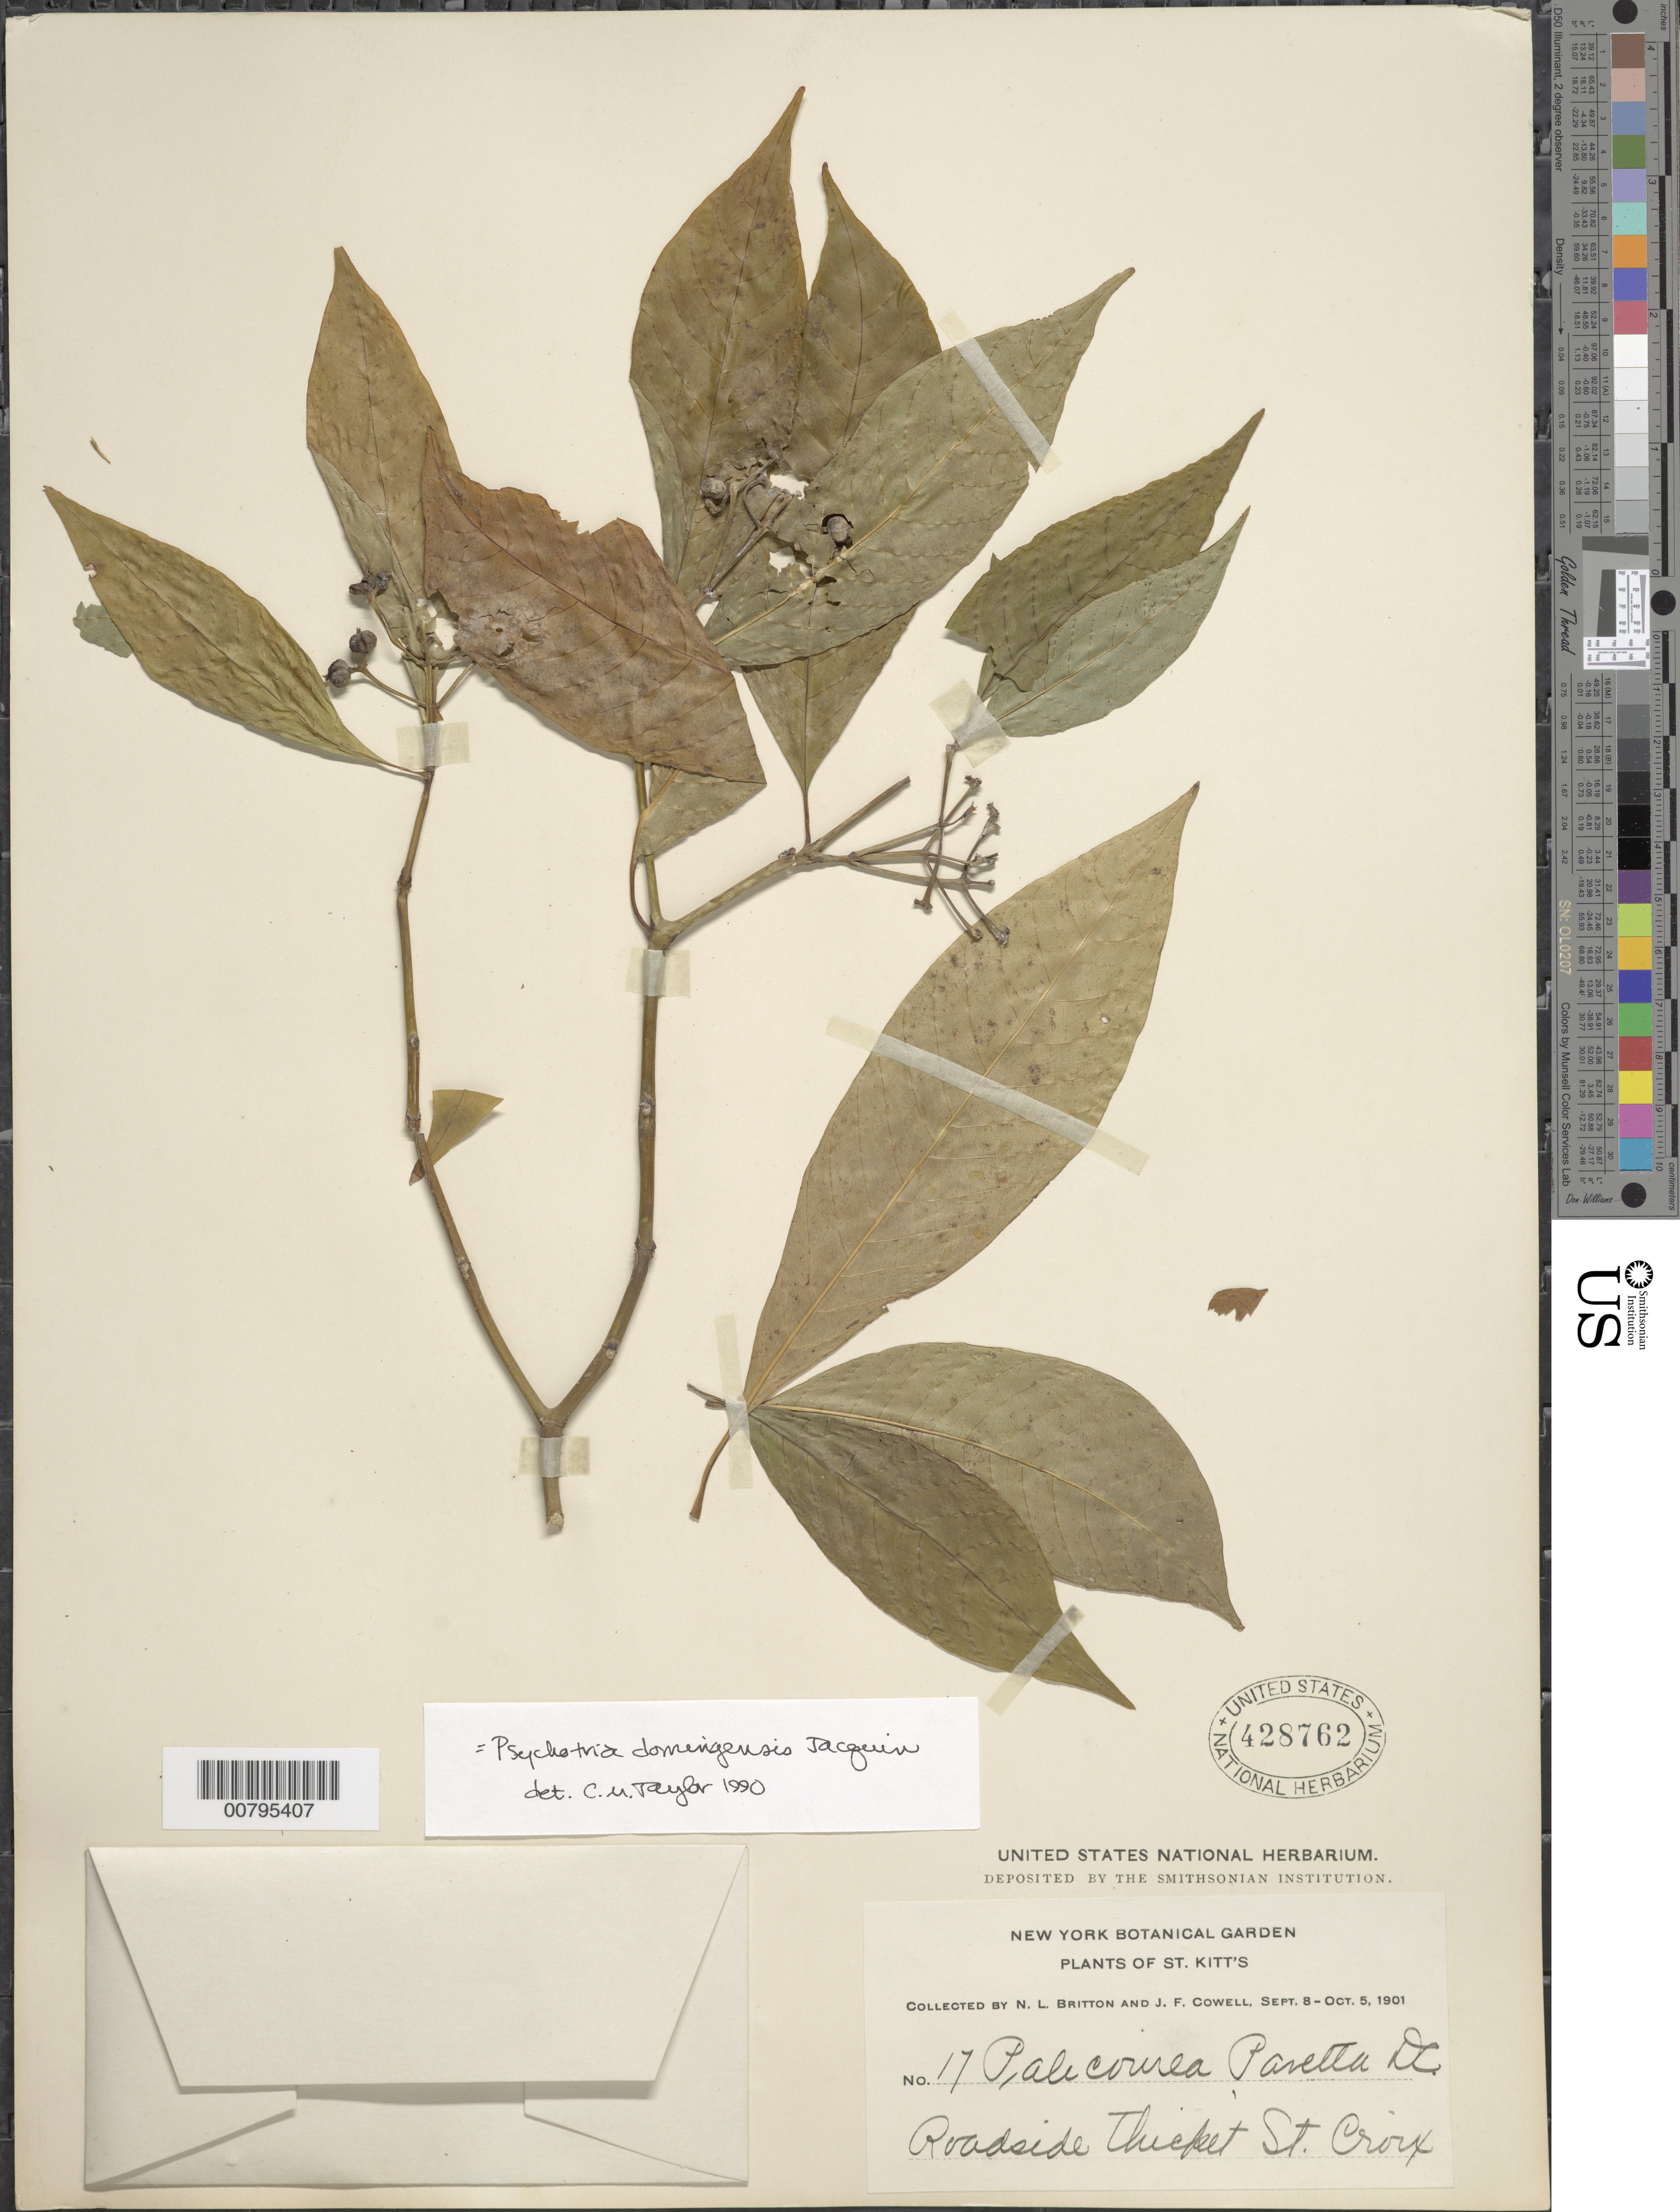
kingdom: Plantae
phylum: Tracheophyta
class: Magnoliopsida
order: Gentianales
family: Rubiaceae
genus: Psychotria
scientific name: Psychotria domingensis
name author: Jacq.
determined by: Taylor, Charlotte M.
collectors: N. Britton & J. F. Cowell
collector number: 17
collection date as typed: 08 Sep 1901 to 05 Oct 1901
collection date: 1901-09-08/1901-10-05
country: U.S. Virgin Islands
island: St. Croix Island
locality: St. Croix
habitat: Roadside thicket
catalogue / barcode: US 428762